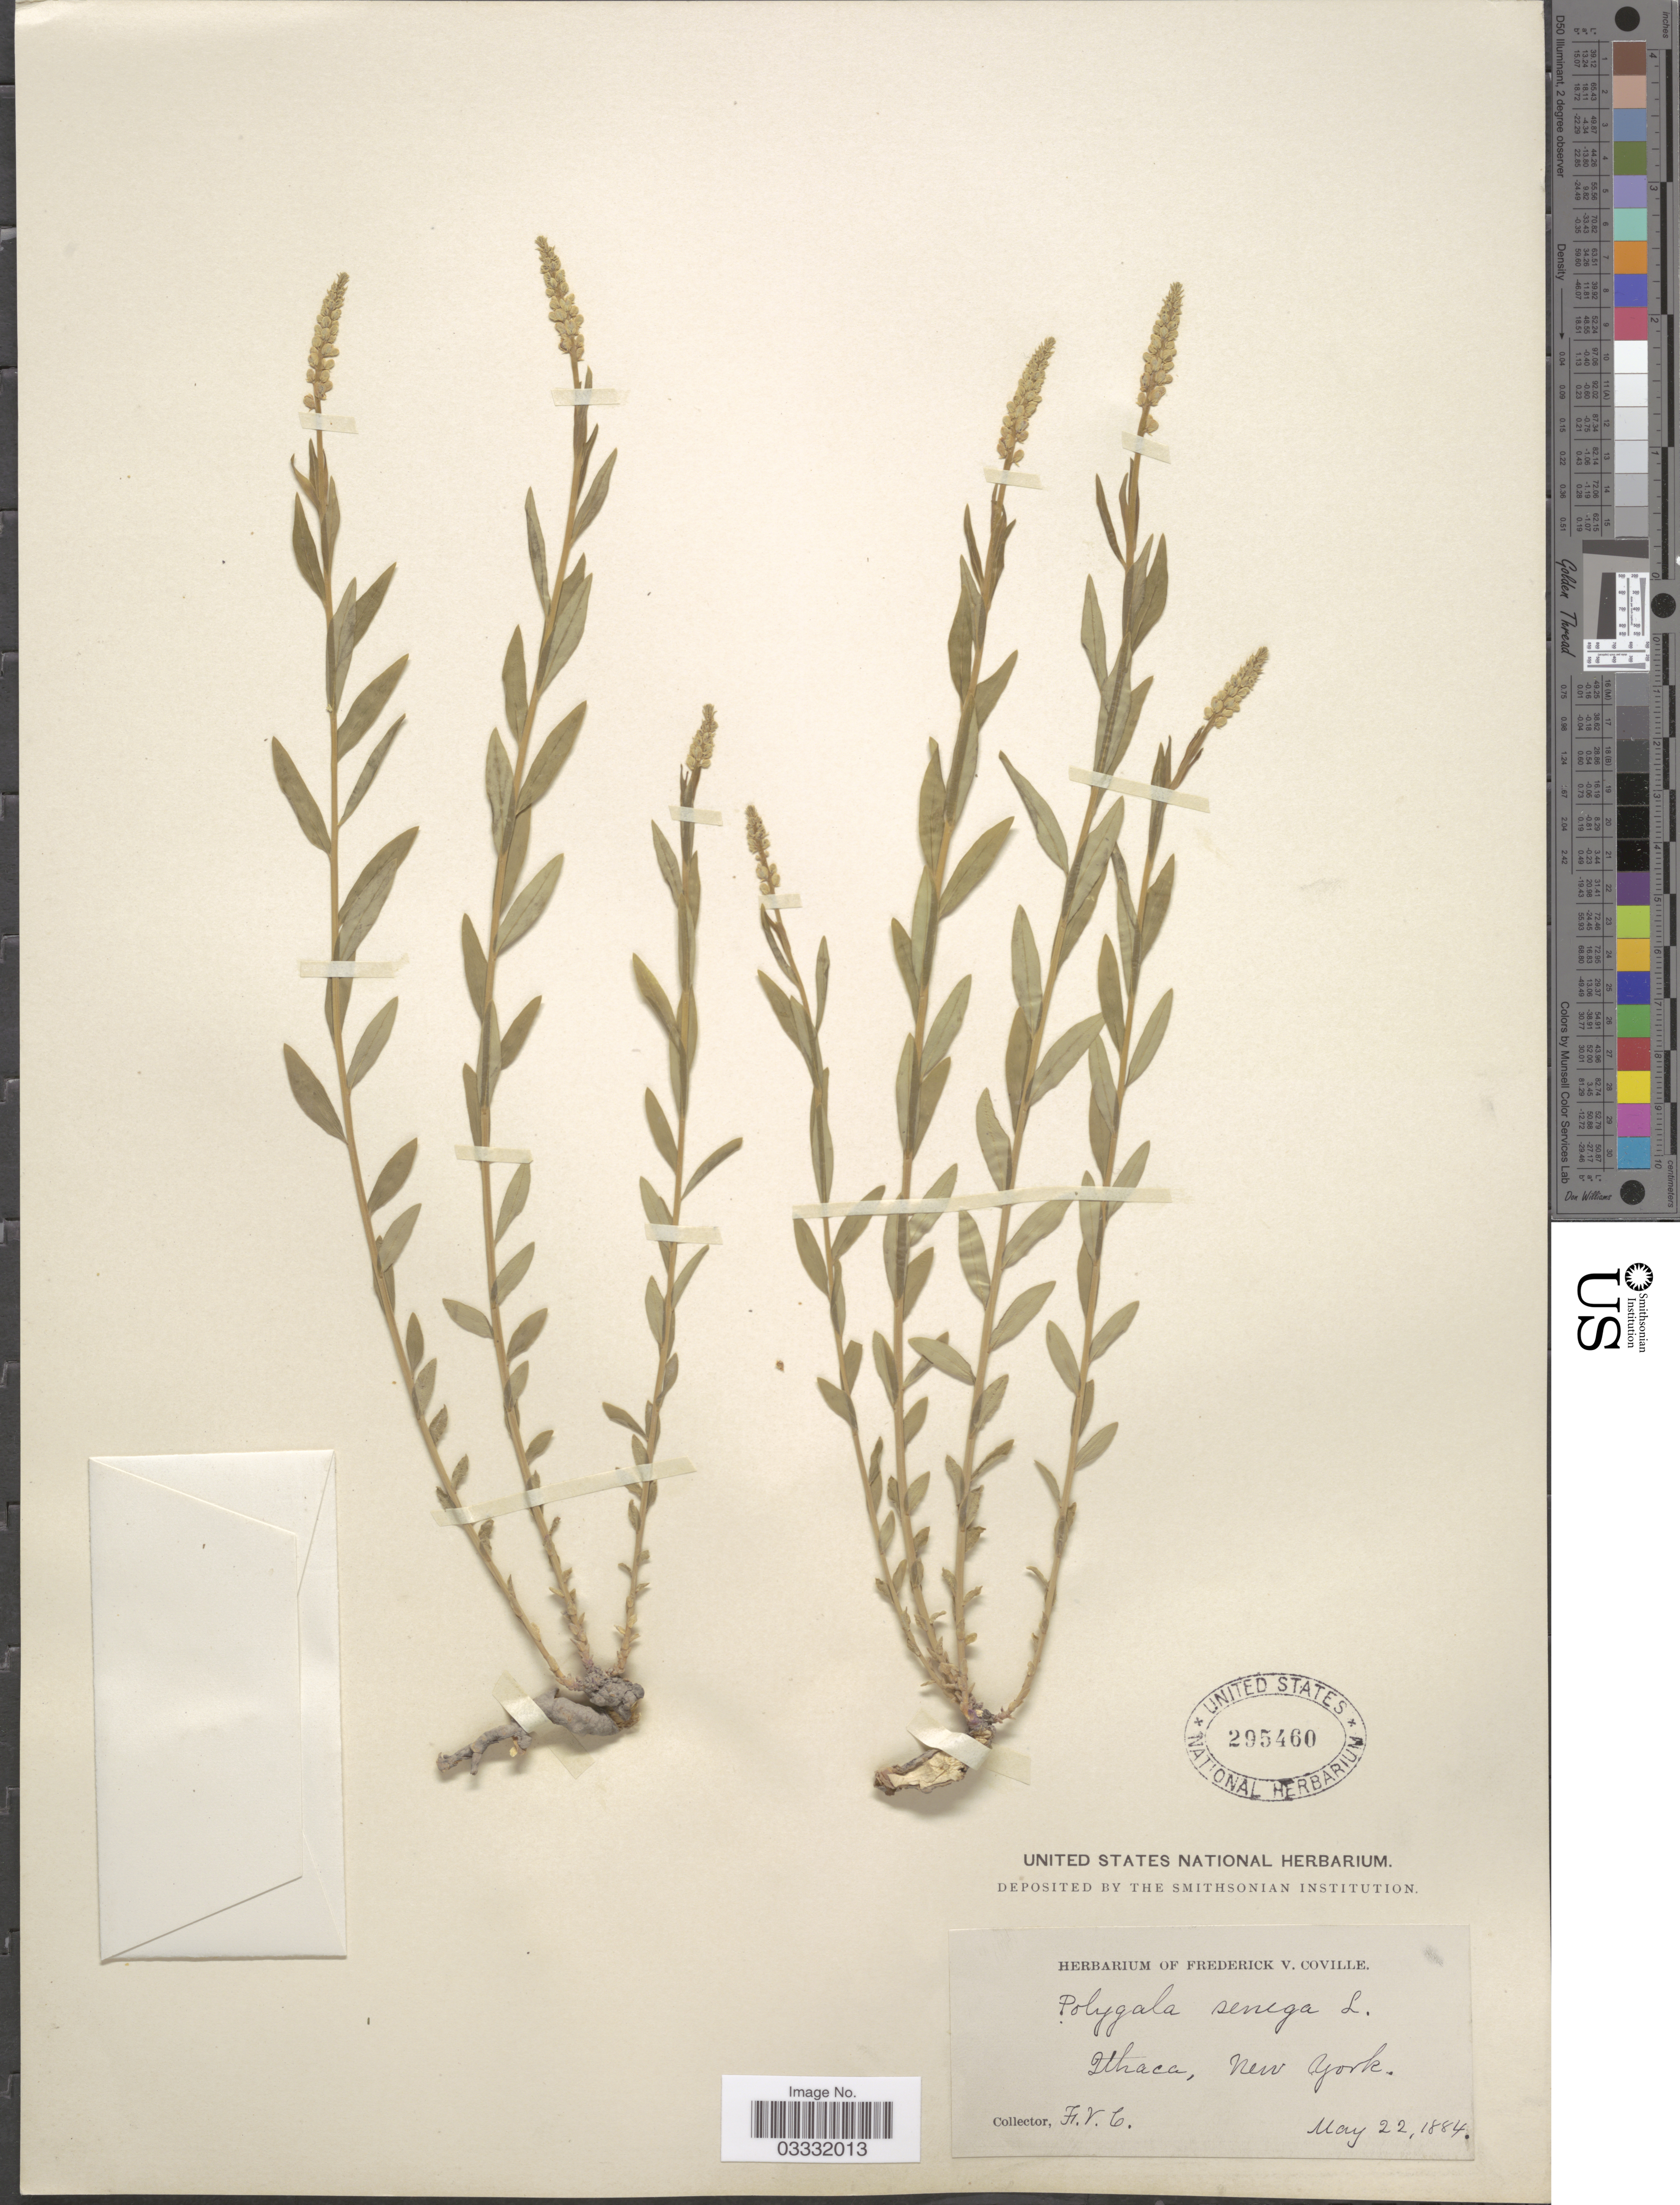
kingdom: Plantae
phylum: Tracheophyta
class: Magnoliopsida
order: Fabales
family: Polygalaceae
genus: Polygala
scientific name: Polygala senega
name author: L.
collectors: F. V. Coville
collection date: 1884-05-22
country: United States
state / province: New York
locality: Ithaca.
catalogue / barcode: US 295460